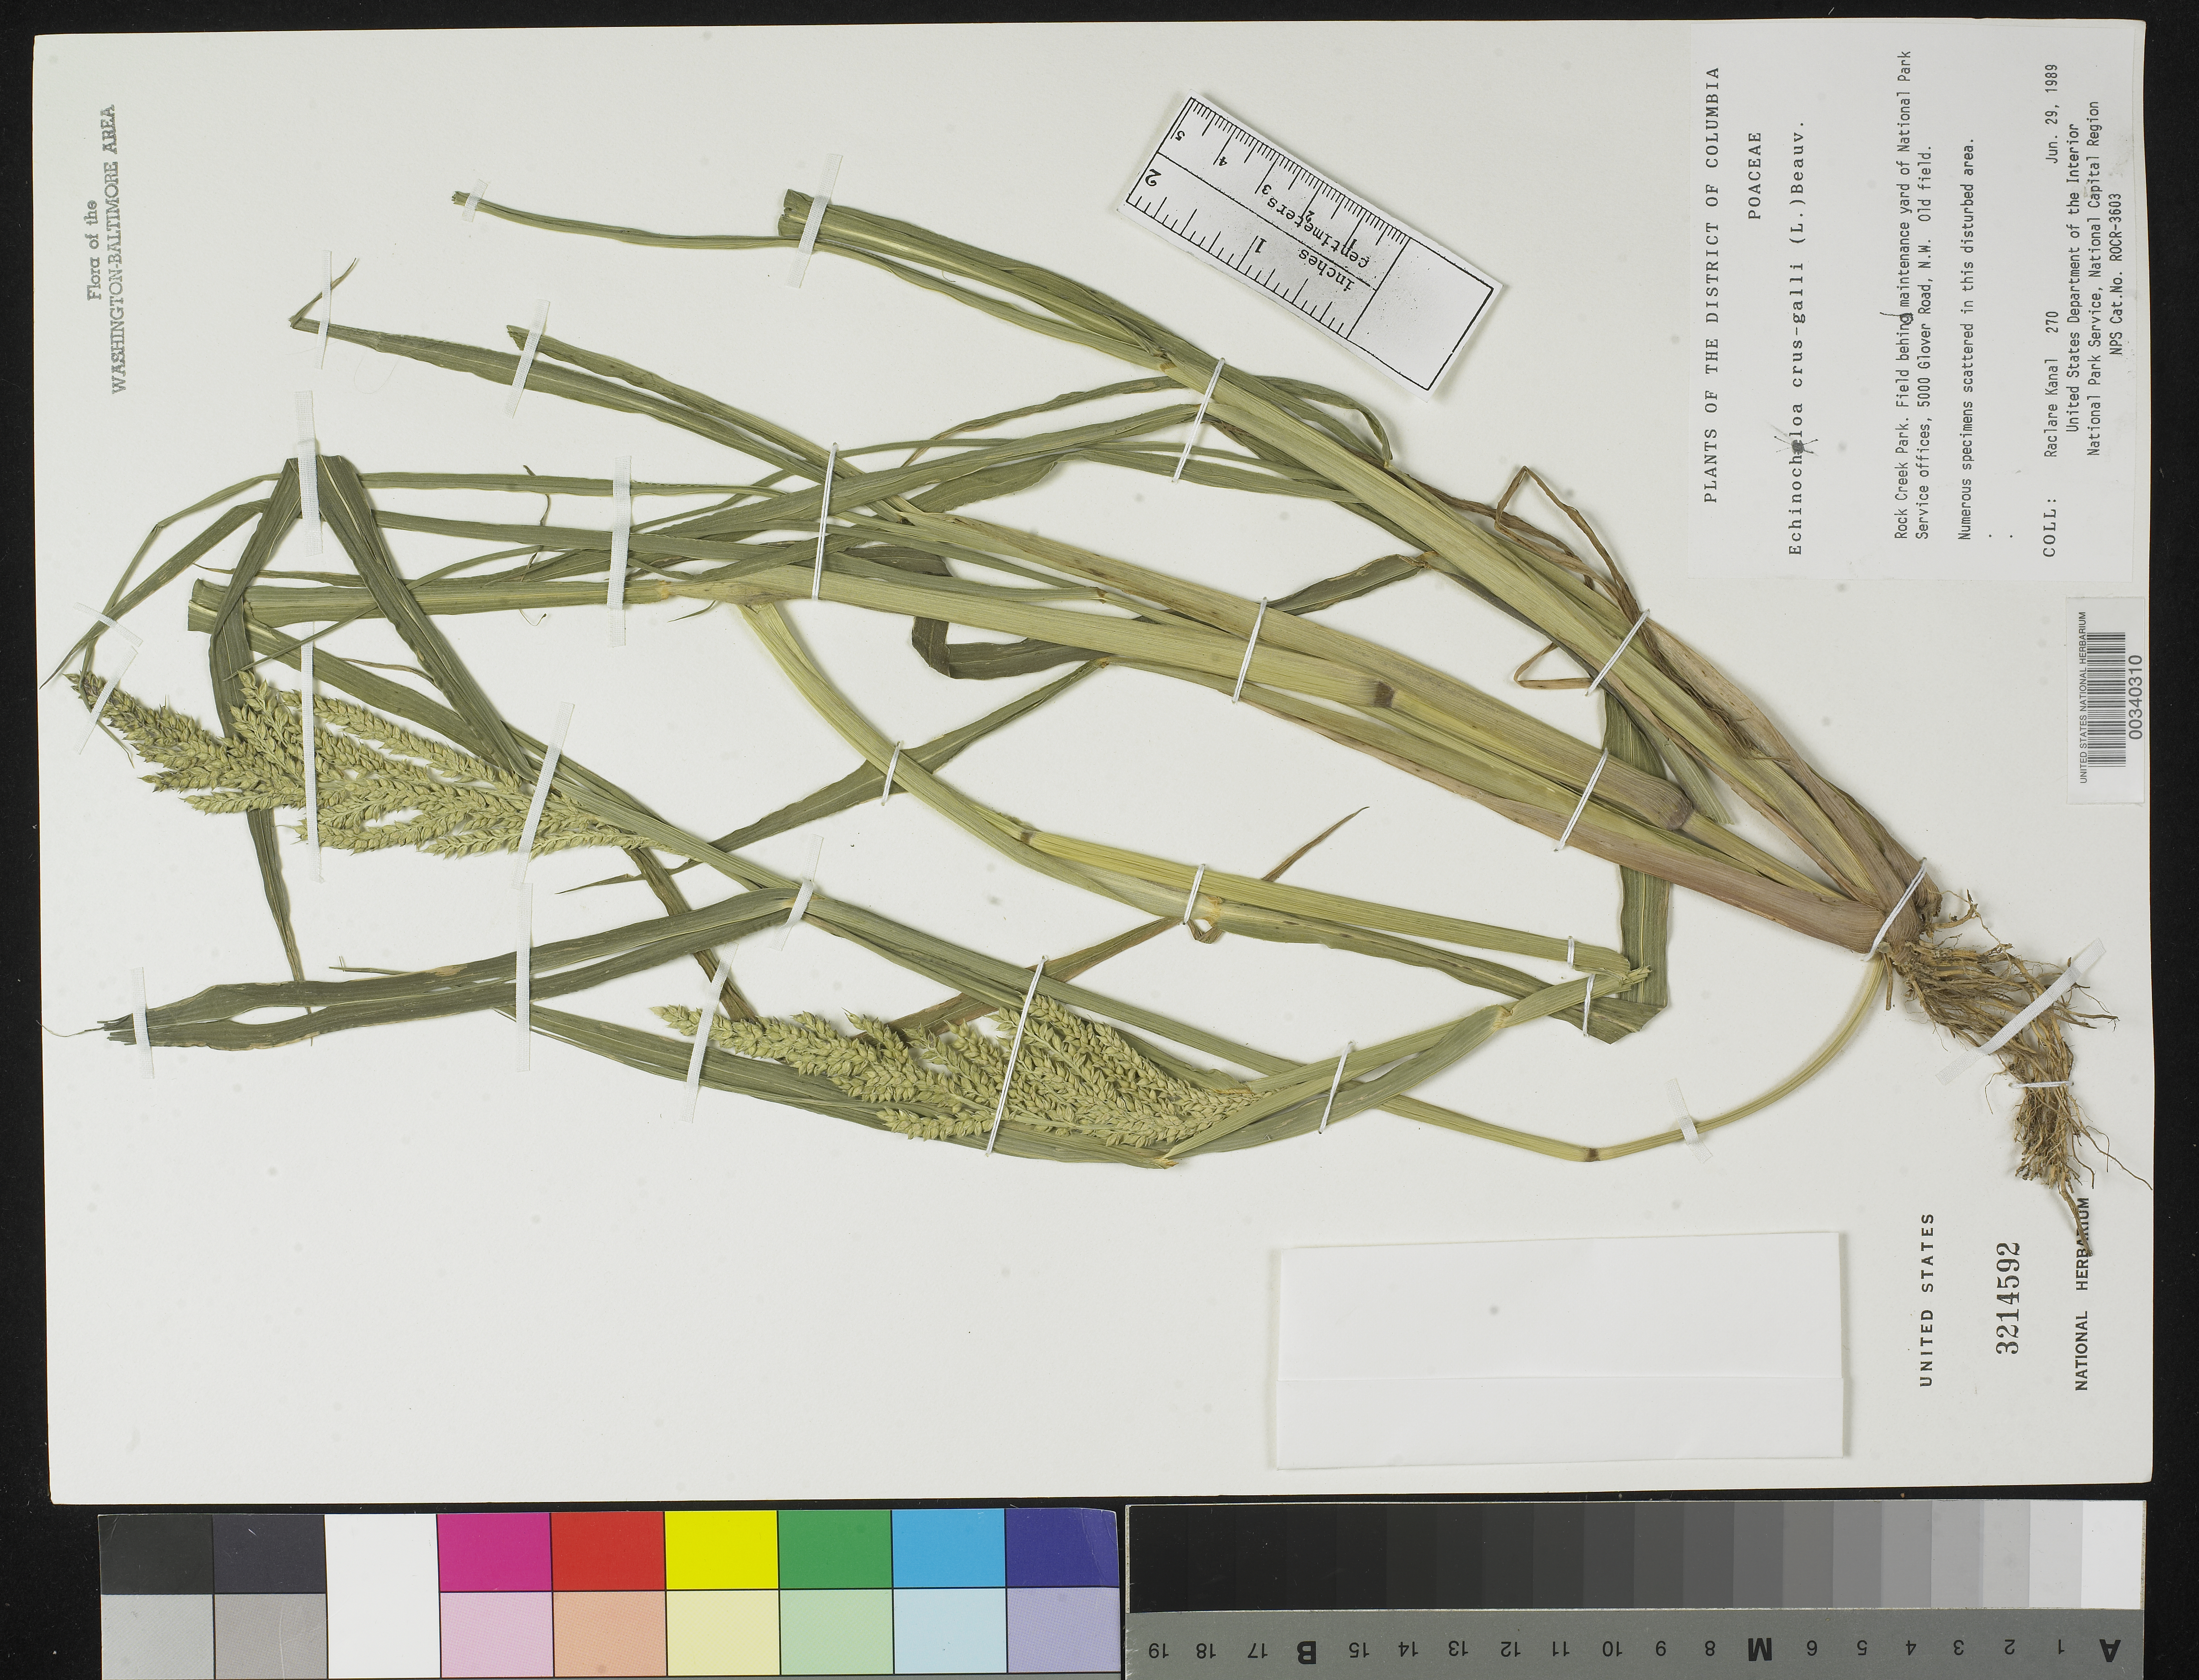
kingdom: Plantae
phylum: Tracheophyta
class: Liliopsida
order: Poales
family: Poaceae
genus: Echinochloa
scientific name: Echinochloa crus-galli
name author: (L.) P. Beauv.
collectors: R. Kanal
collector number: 270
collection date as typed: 29 Jun 1988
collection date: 1988-06-29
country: United States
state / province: District of Columbia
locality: Rock Creek Park. Behind Maintenance Yard of National Park Service Offices Rock Creek Park and Vicinity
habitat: Meadow behind maintenance yard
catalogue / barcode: US 3214592